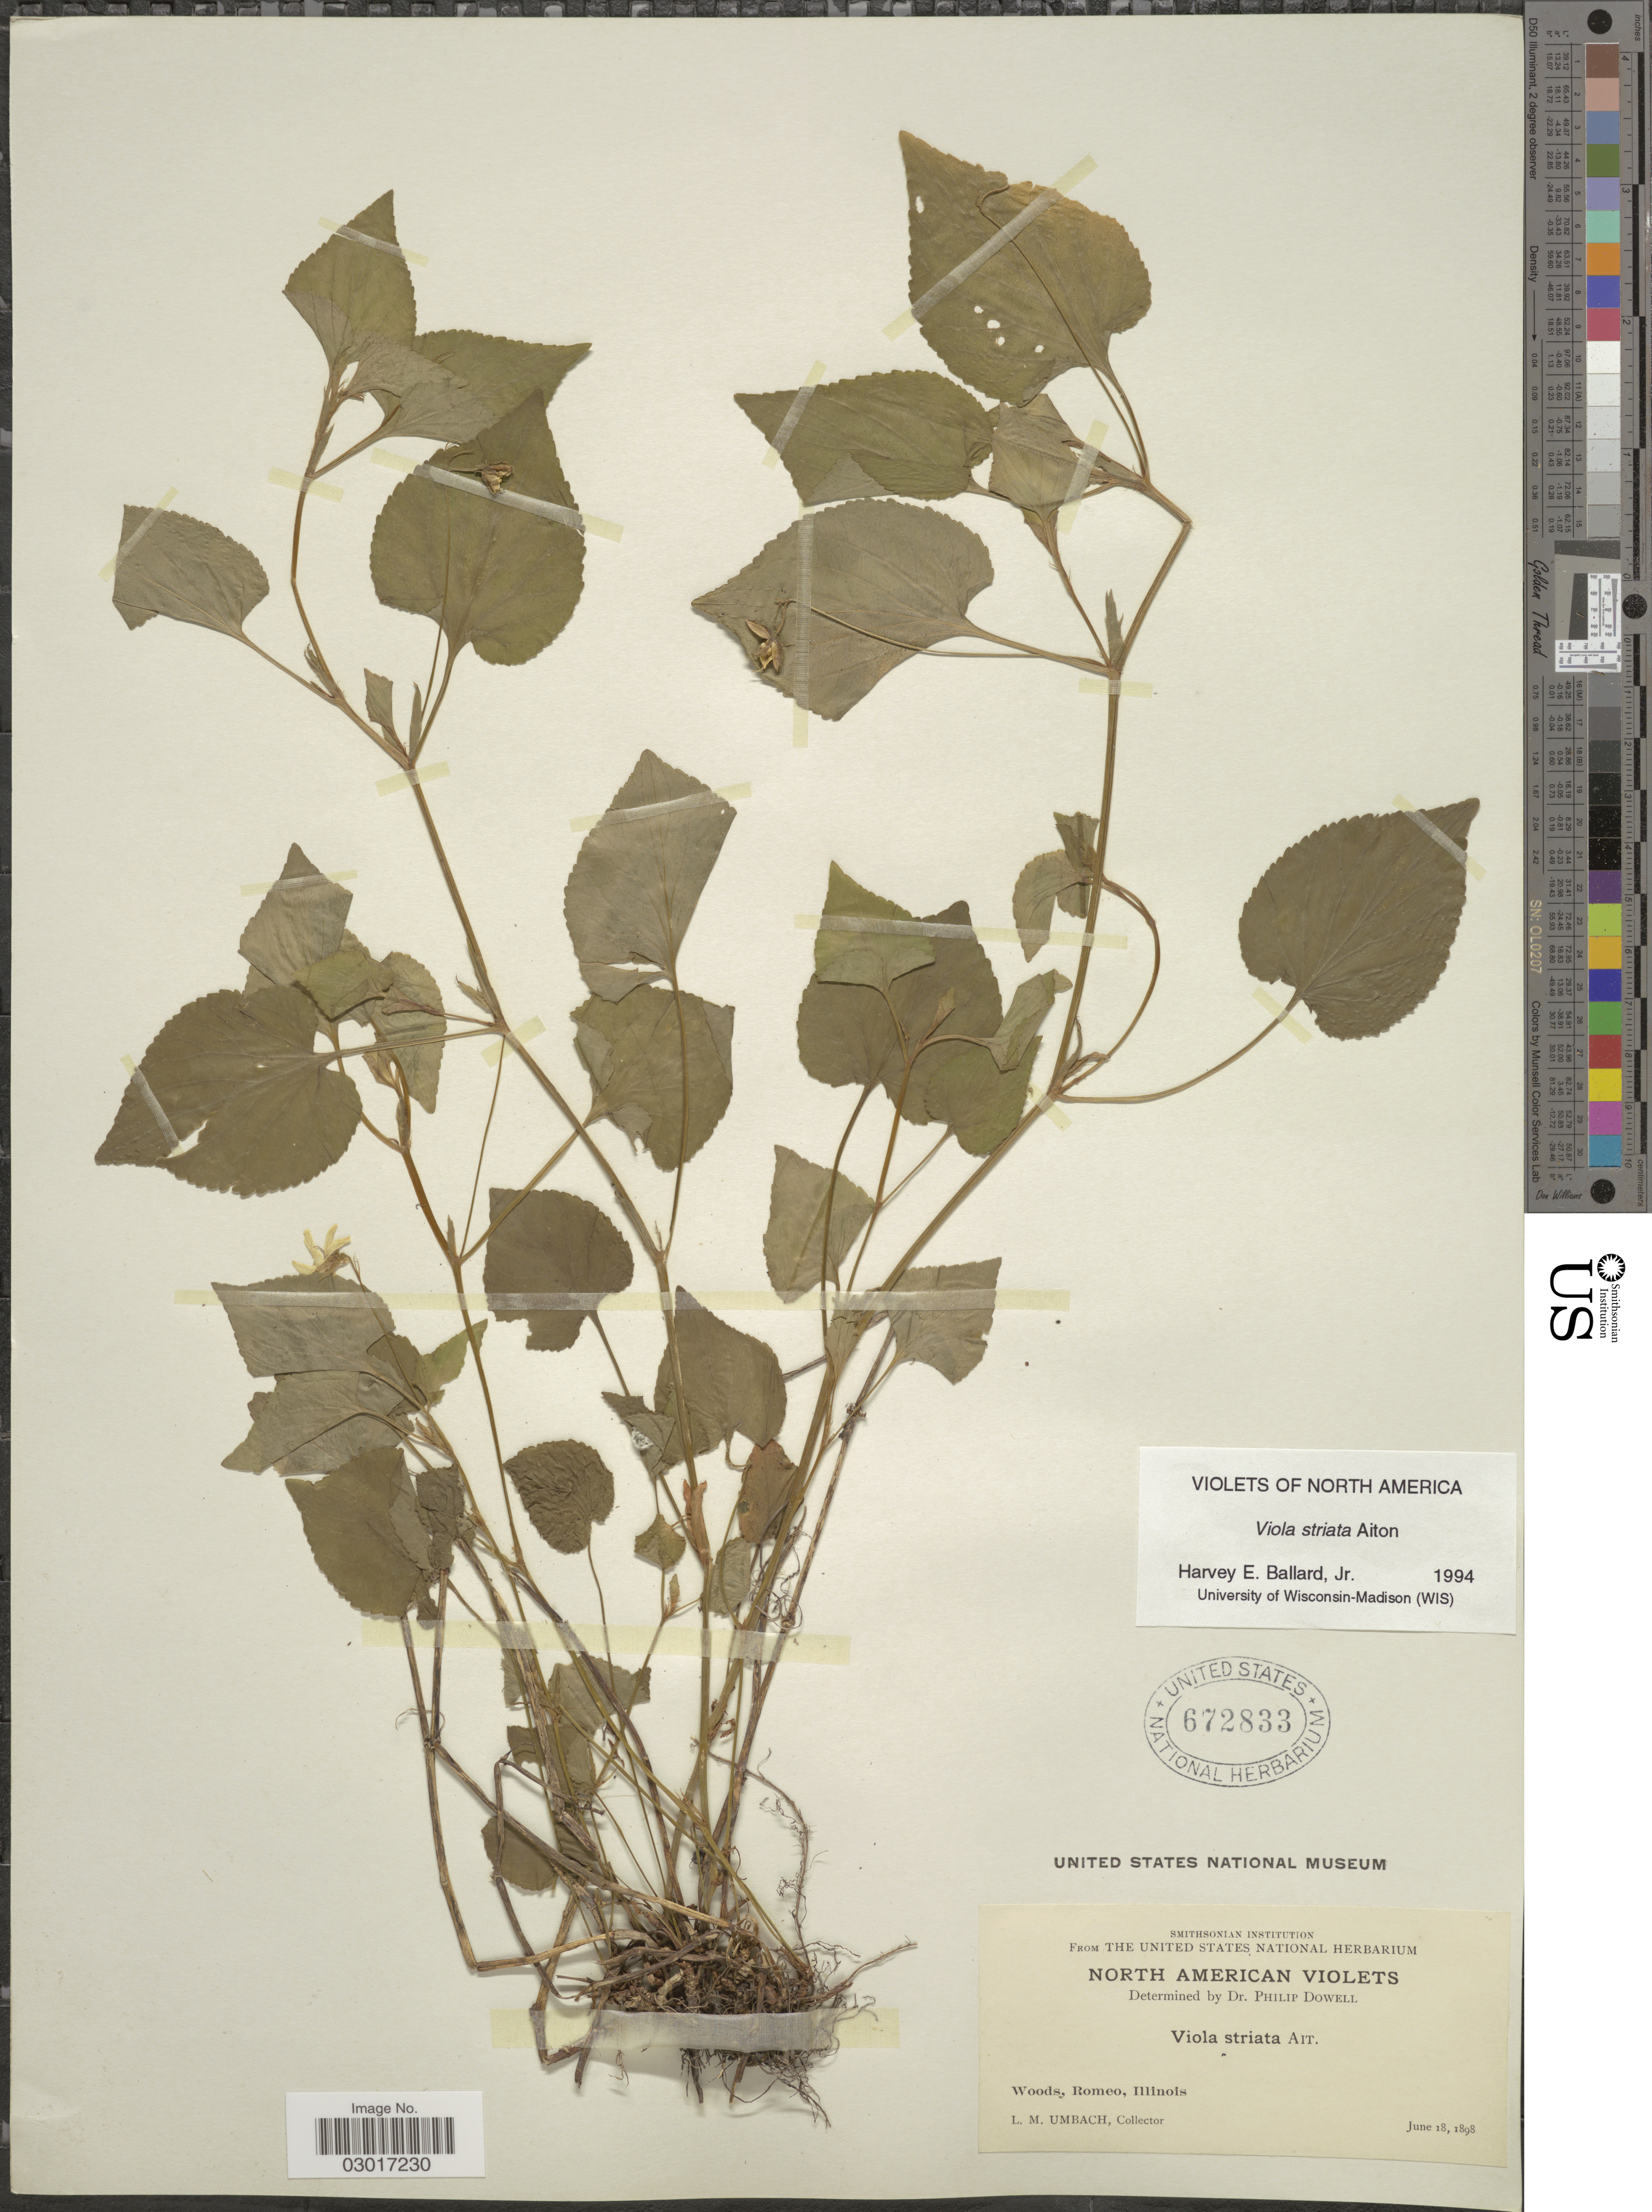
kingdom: Plantae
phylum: Tracheophyta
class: Magnoliopsida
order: Malpighiales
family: Violaceae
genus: Viola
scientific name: Viola striata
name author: Aiton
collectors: L. M. Umbach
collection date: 1898-06-18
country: United States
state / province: Illinois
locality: Woods, Romeo.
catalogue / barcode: US 672833